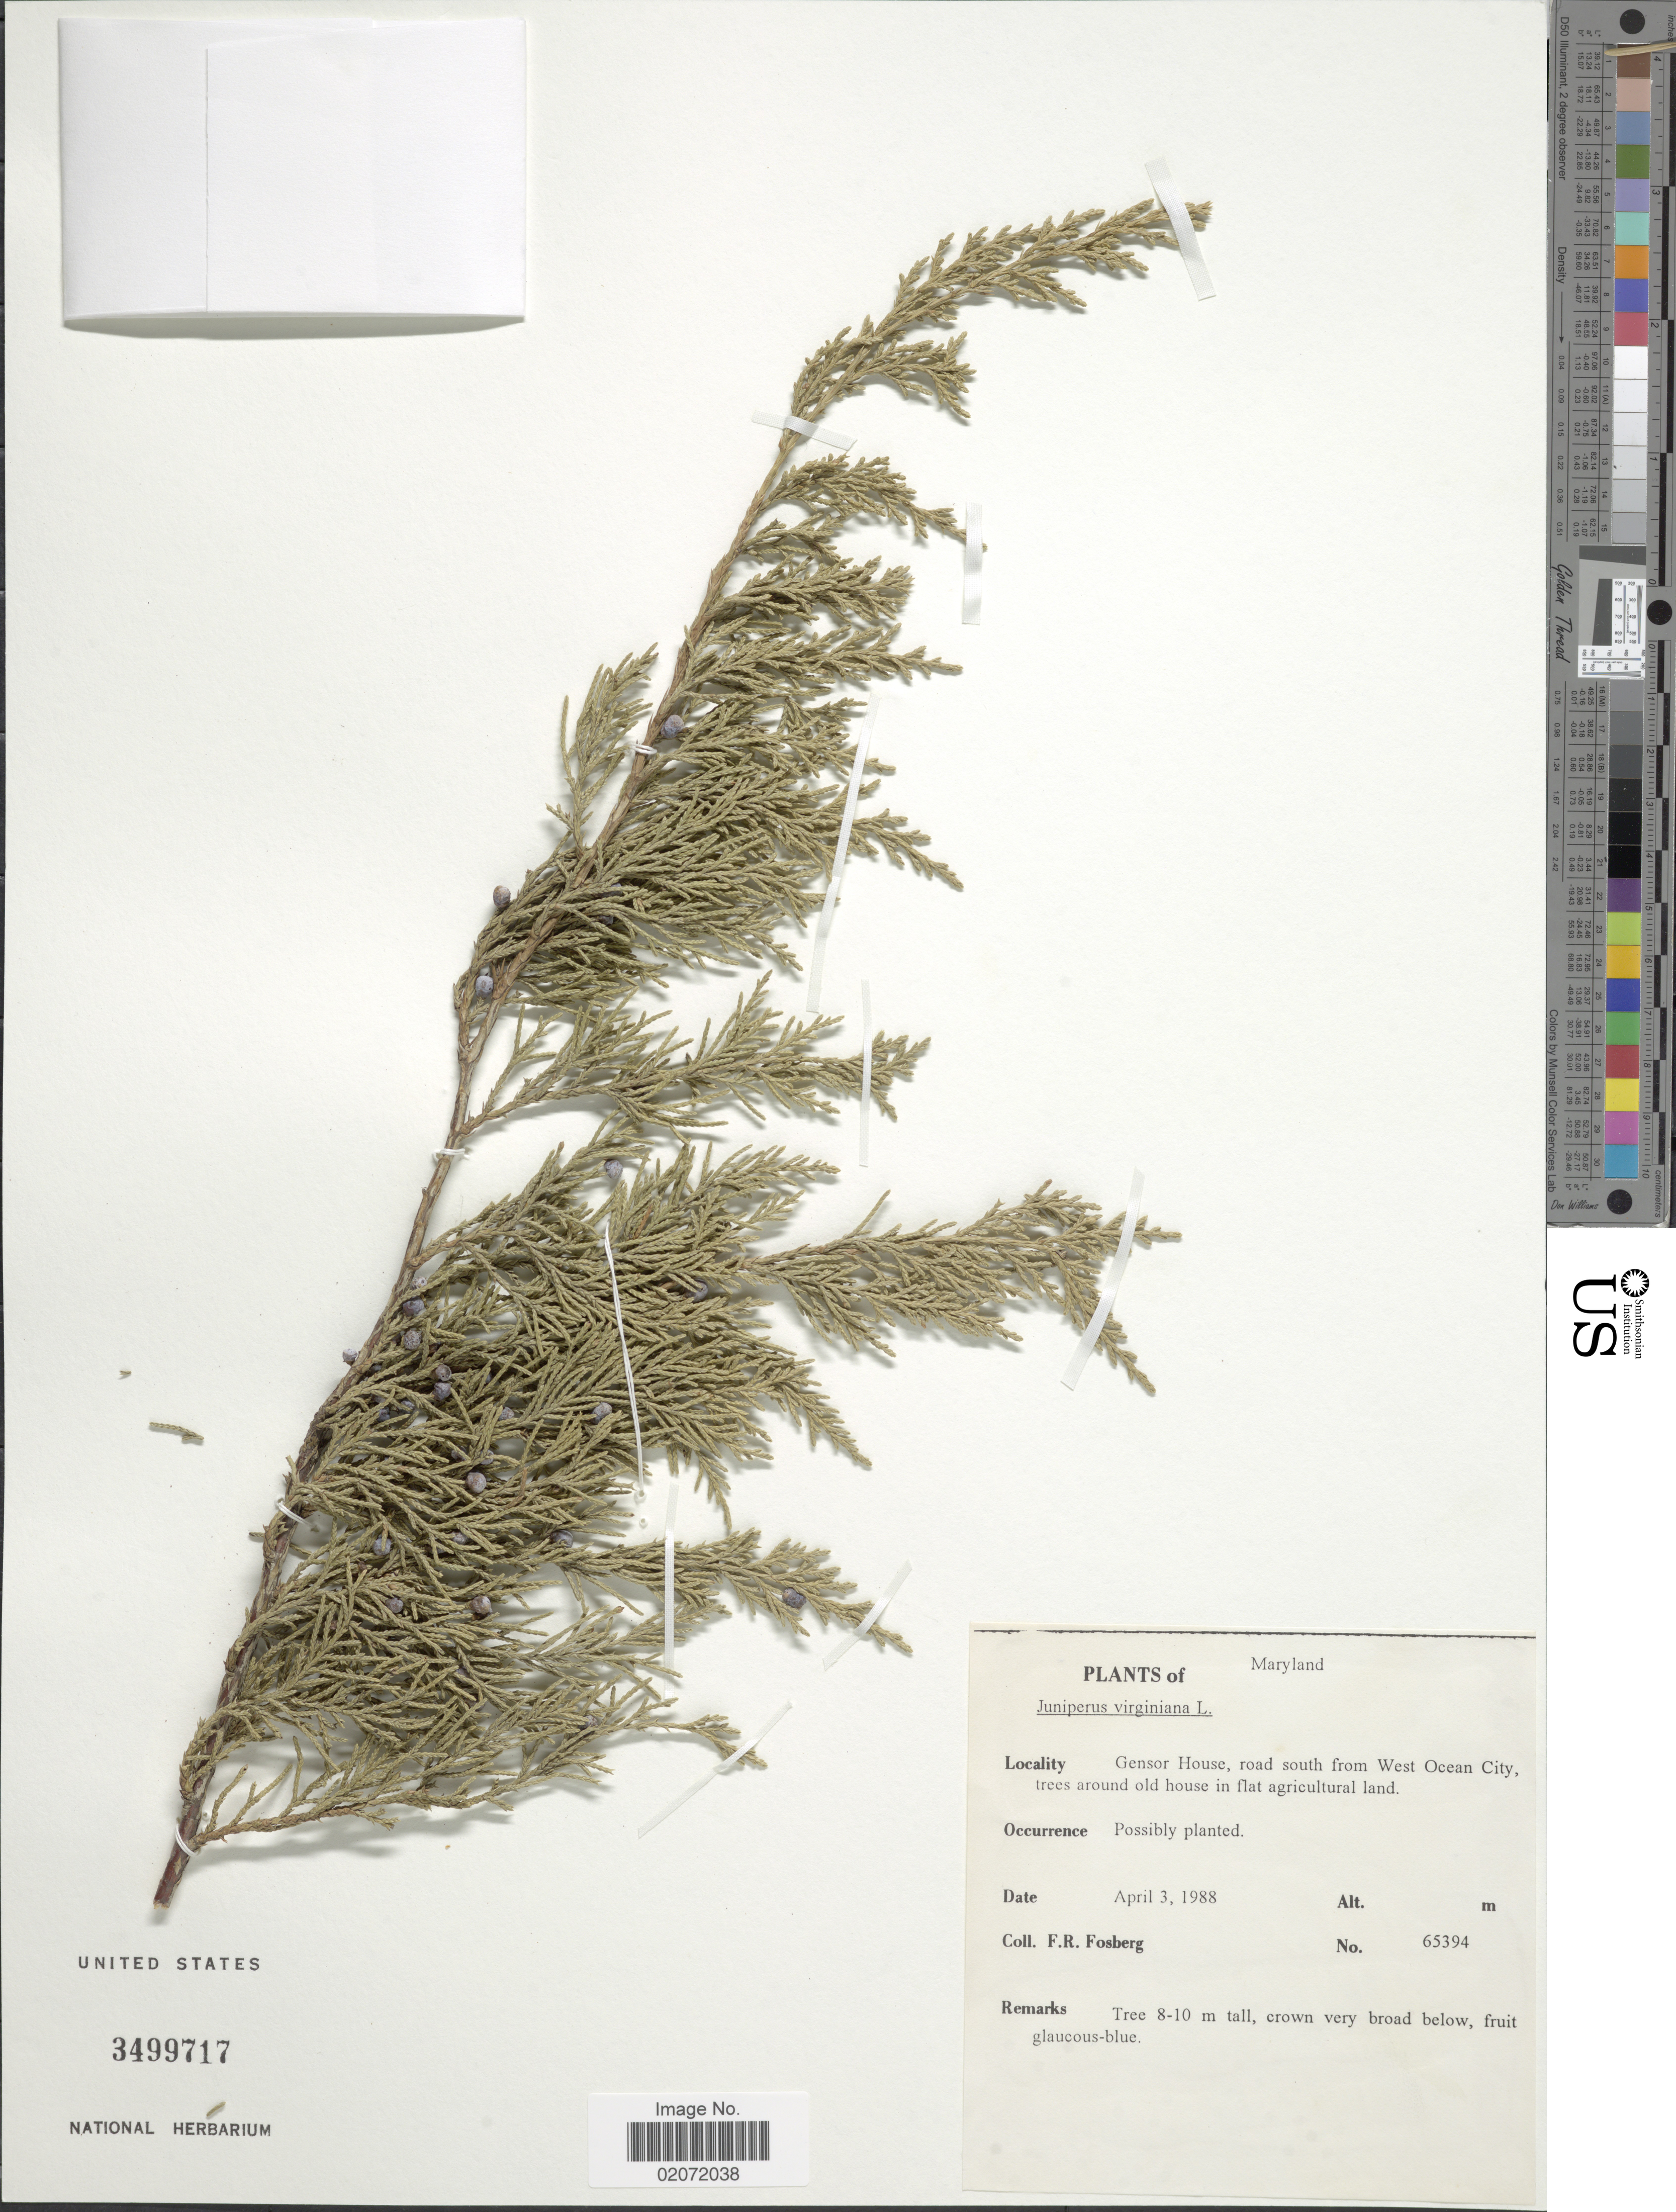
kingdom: Plantae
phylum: Tracheophyta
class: Pinopsida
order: Pinales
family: Cupressaceae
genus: Juniperus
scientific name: Juniperus virginiana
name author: L.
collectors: F. R. Fosberg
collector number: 65394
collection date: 1988-04-03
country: United States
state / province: Maryland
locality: Gensor House, road south from West ocean City, trees around old house in flat agricultural land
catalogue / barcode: US 3499717